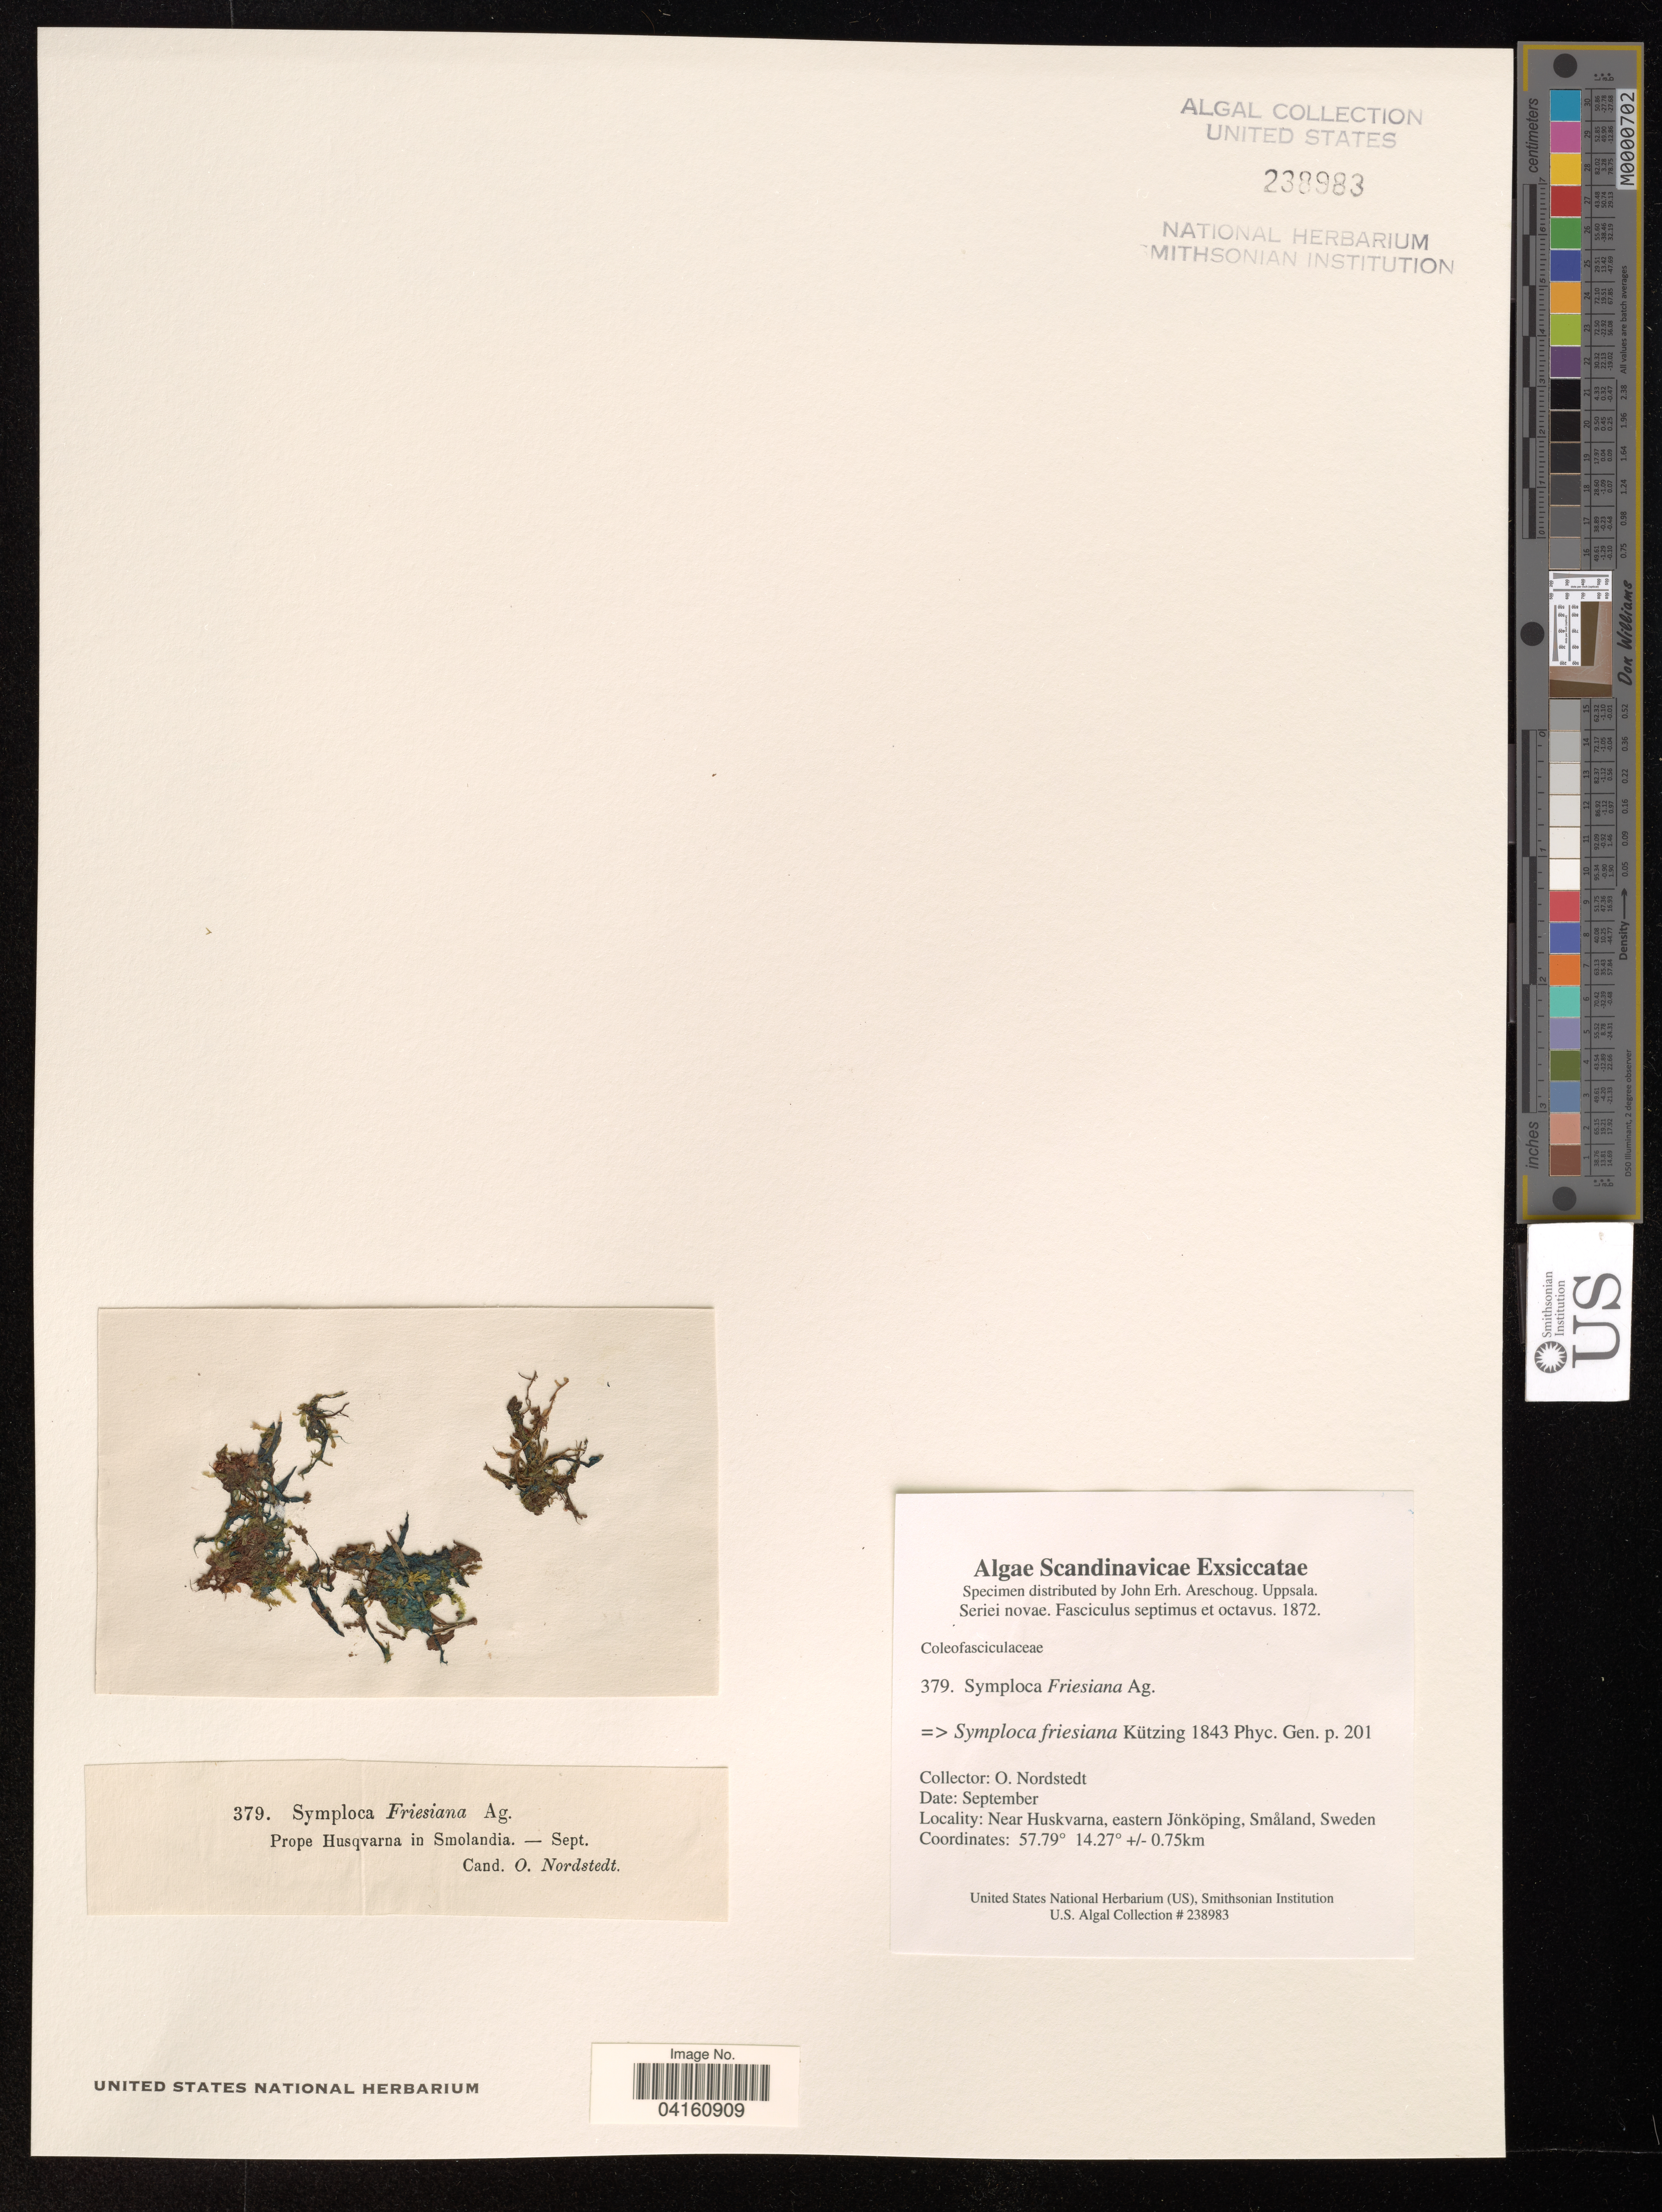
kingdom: Bacteria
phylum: Cyanobacteria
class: Cyanobacteriia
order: Cyanobacteriales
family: Coleofasciculaceae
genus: Symploca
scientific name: Symploca friesiana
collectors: O. Nordstedt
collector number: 379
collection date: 1872-09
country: Sweden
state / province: Smaland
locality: near Huskvarna, eastern Jonkoping.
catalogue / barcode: US 238983